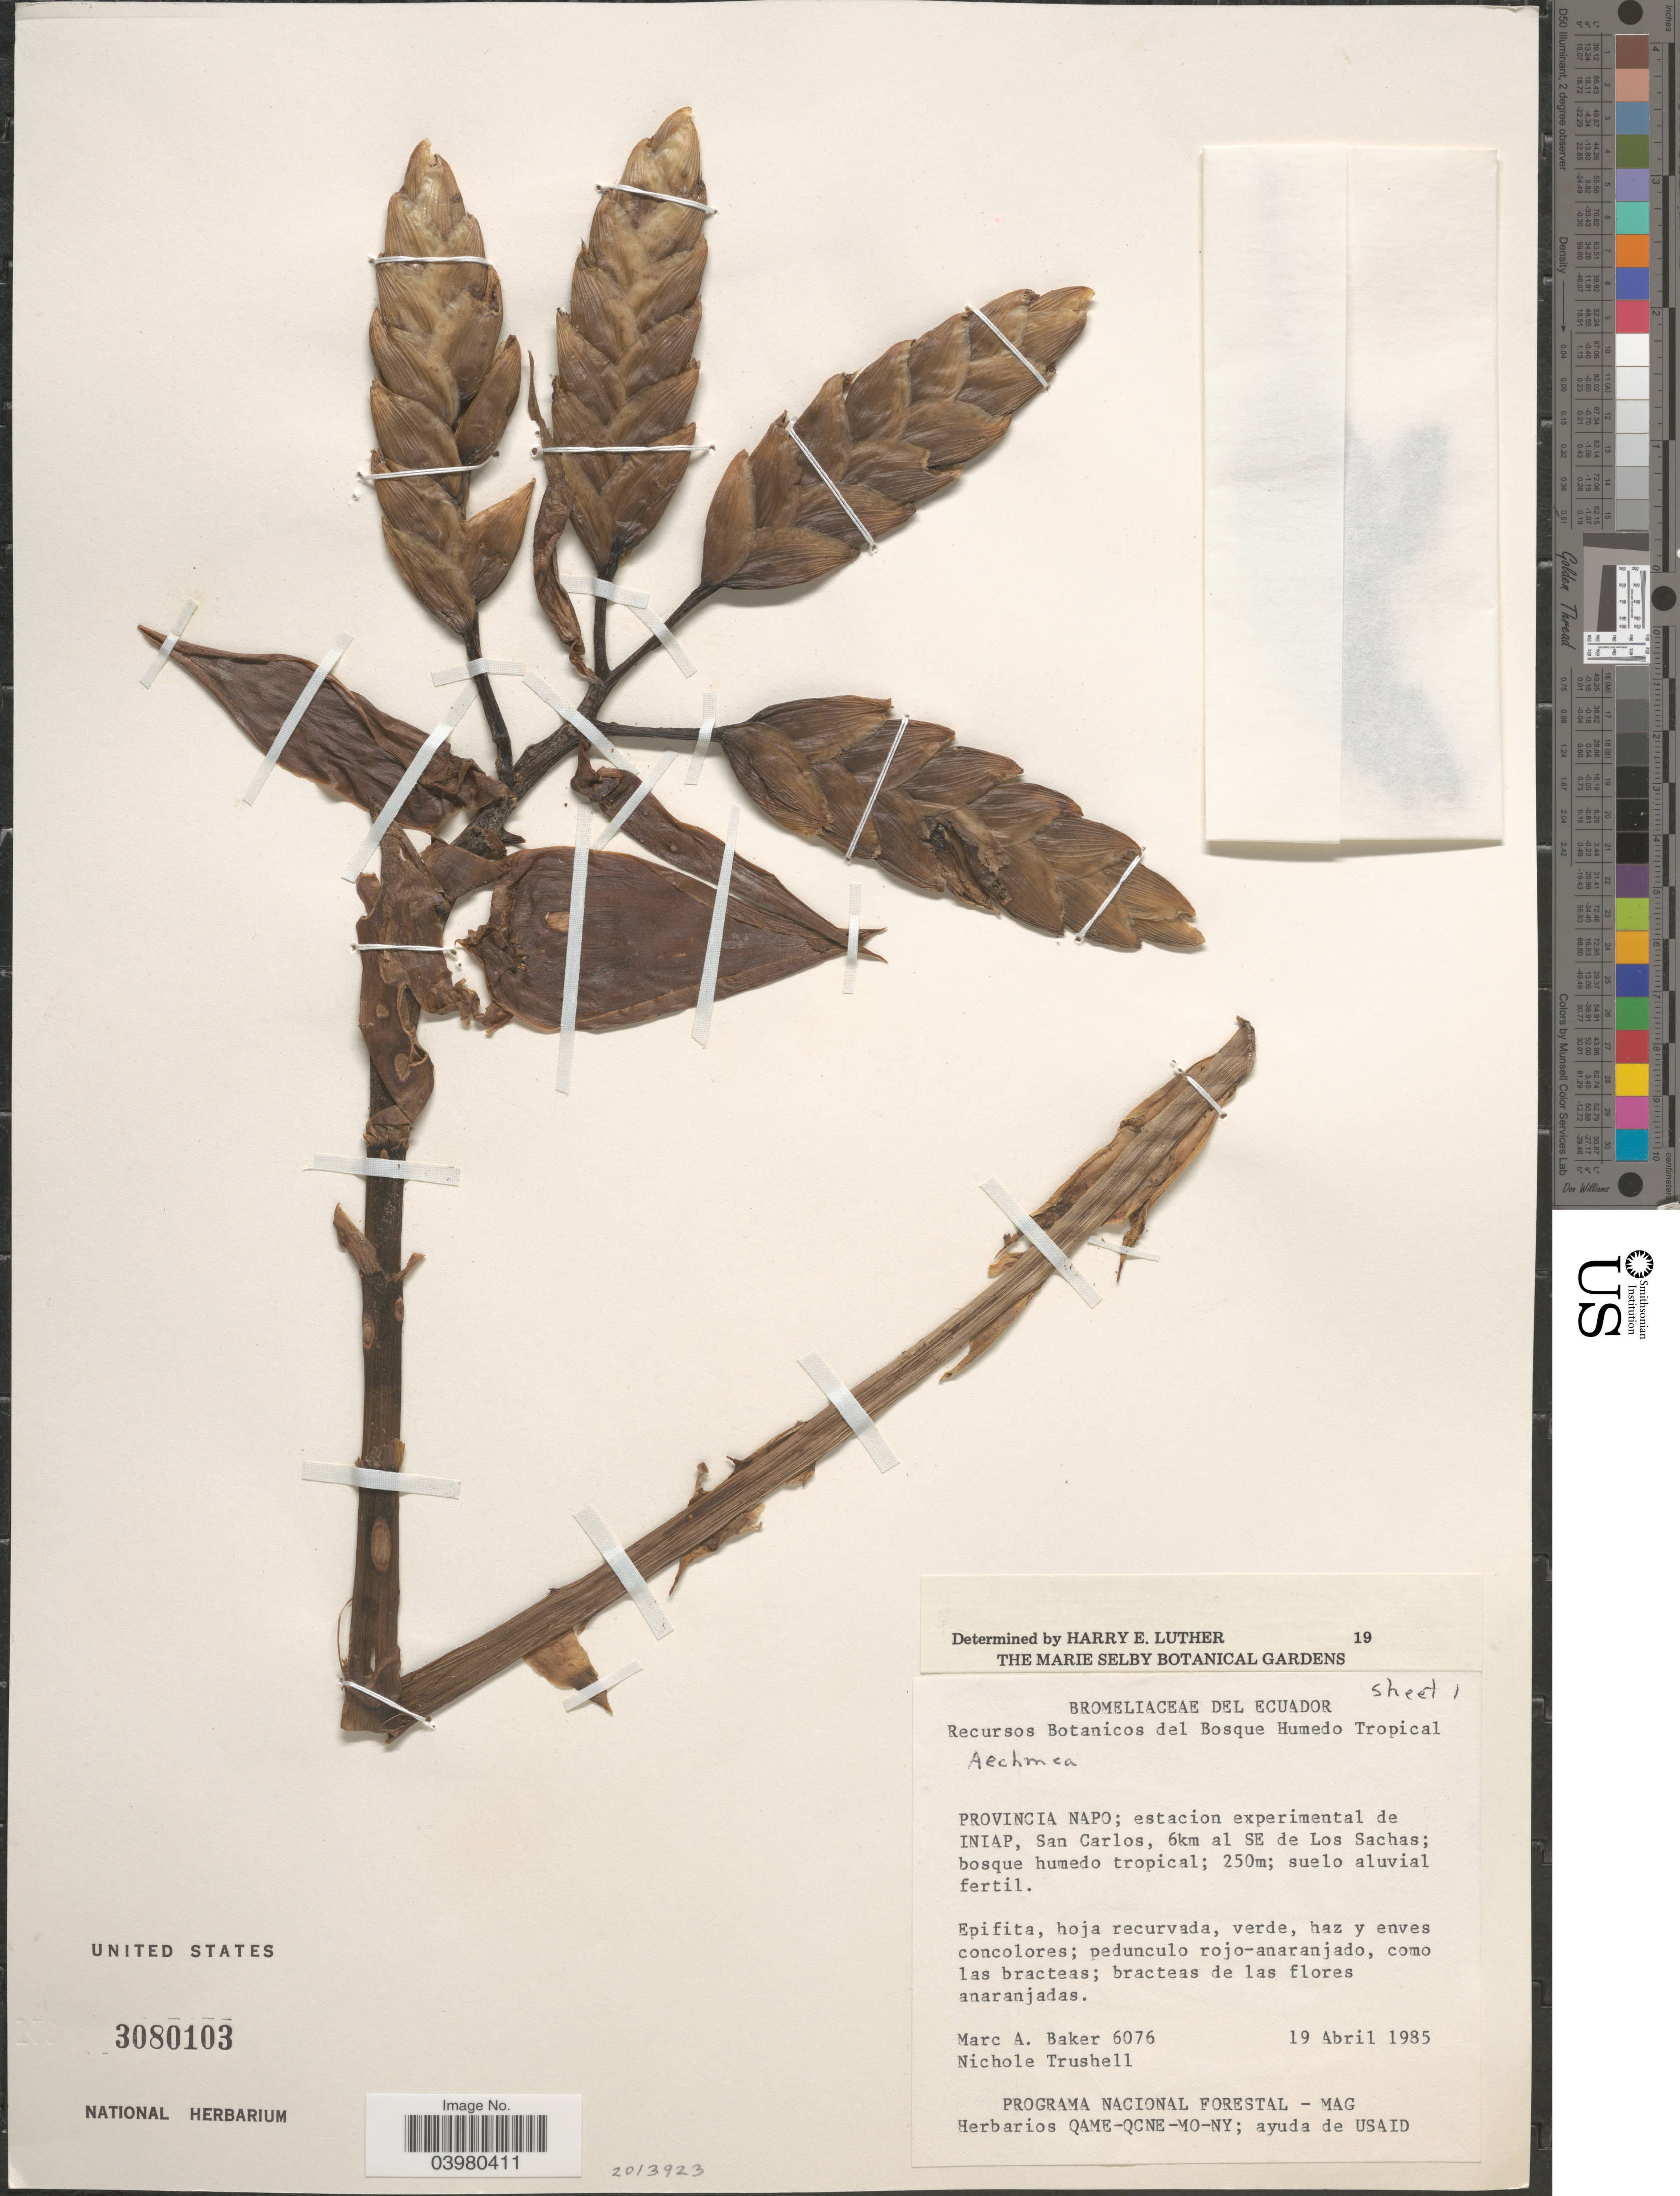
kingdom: Plantae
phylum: Tracheophyta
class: Liliopsida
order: Poales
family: Bromeliaceae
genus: Aechmea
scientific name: Aechmea sp.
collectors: M. A. Baker & N. Trushell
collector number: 6076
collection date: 1985-04-19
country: Ecuador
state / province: Napo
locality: Estacion experimental de Iniap, San Carlos, 6km al SE de Los Sachas.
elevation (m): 250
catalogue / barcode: US 3080103